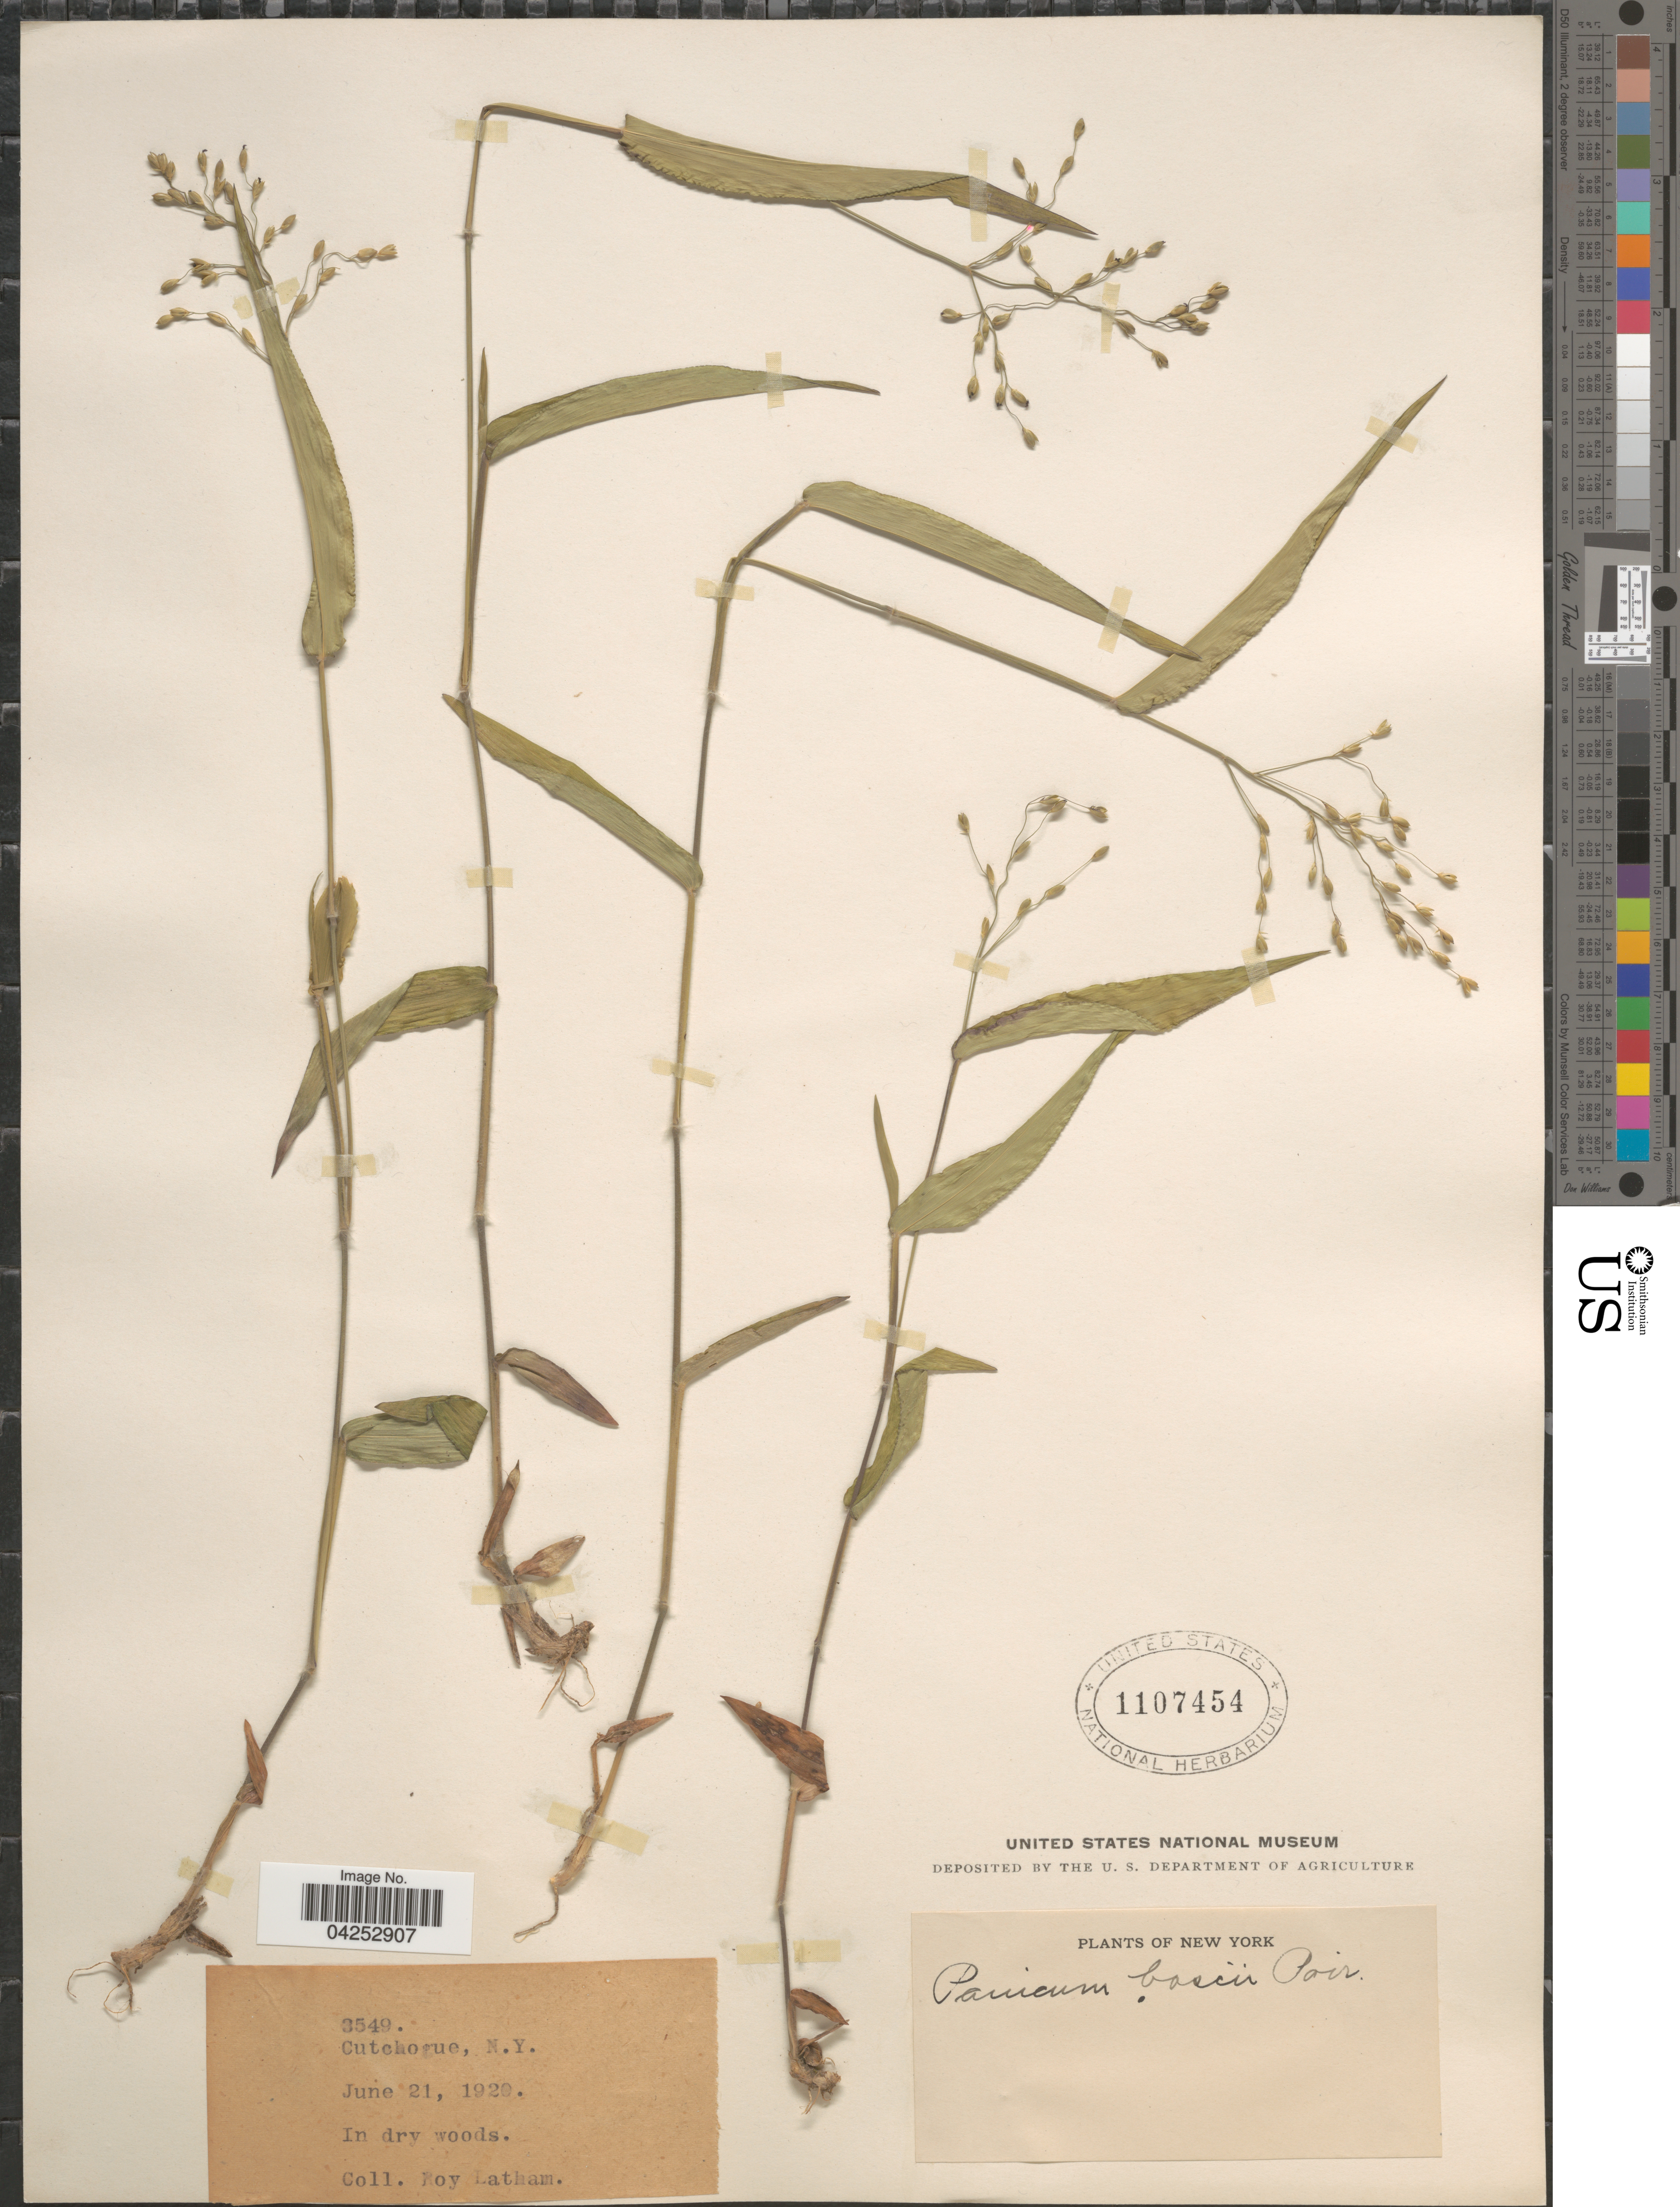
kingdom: Plantae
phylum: Tracheophyta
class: Liliopsida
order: Poales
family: Poaceae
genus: Dichanthelium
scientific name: Dichanthelium boscii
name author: (Poir.) Gould & C.A. Clark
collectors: R. Latham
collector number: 3549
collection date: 1920-06-21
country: United States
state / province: New York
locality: Cutchogue.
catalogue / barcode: US 1107454